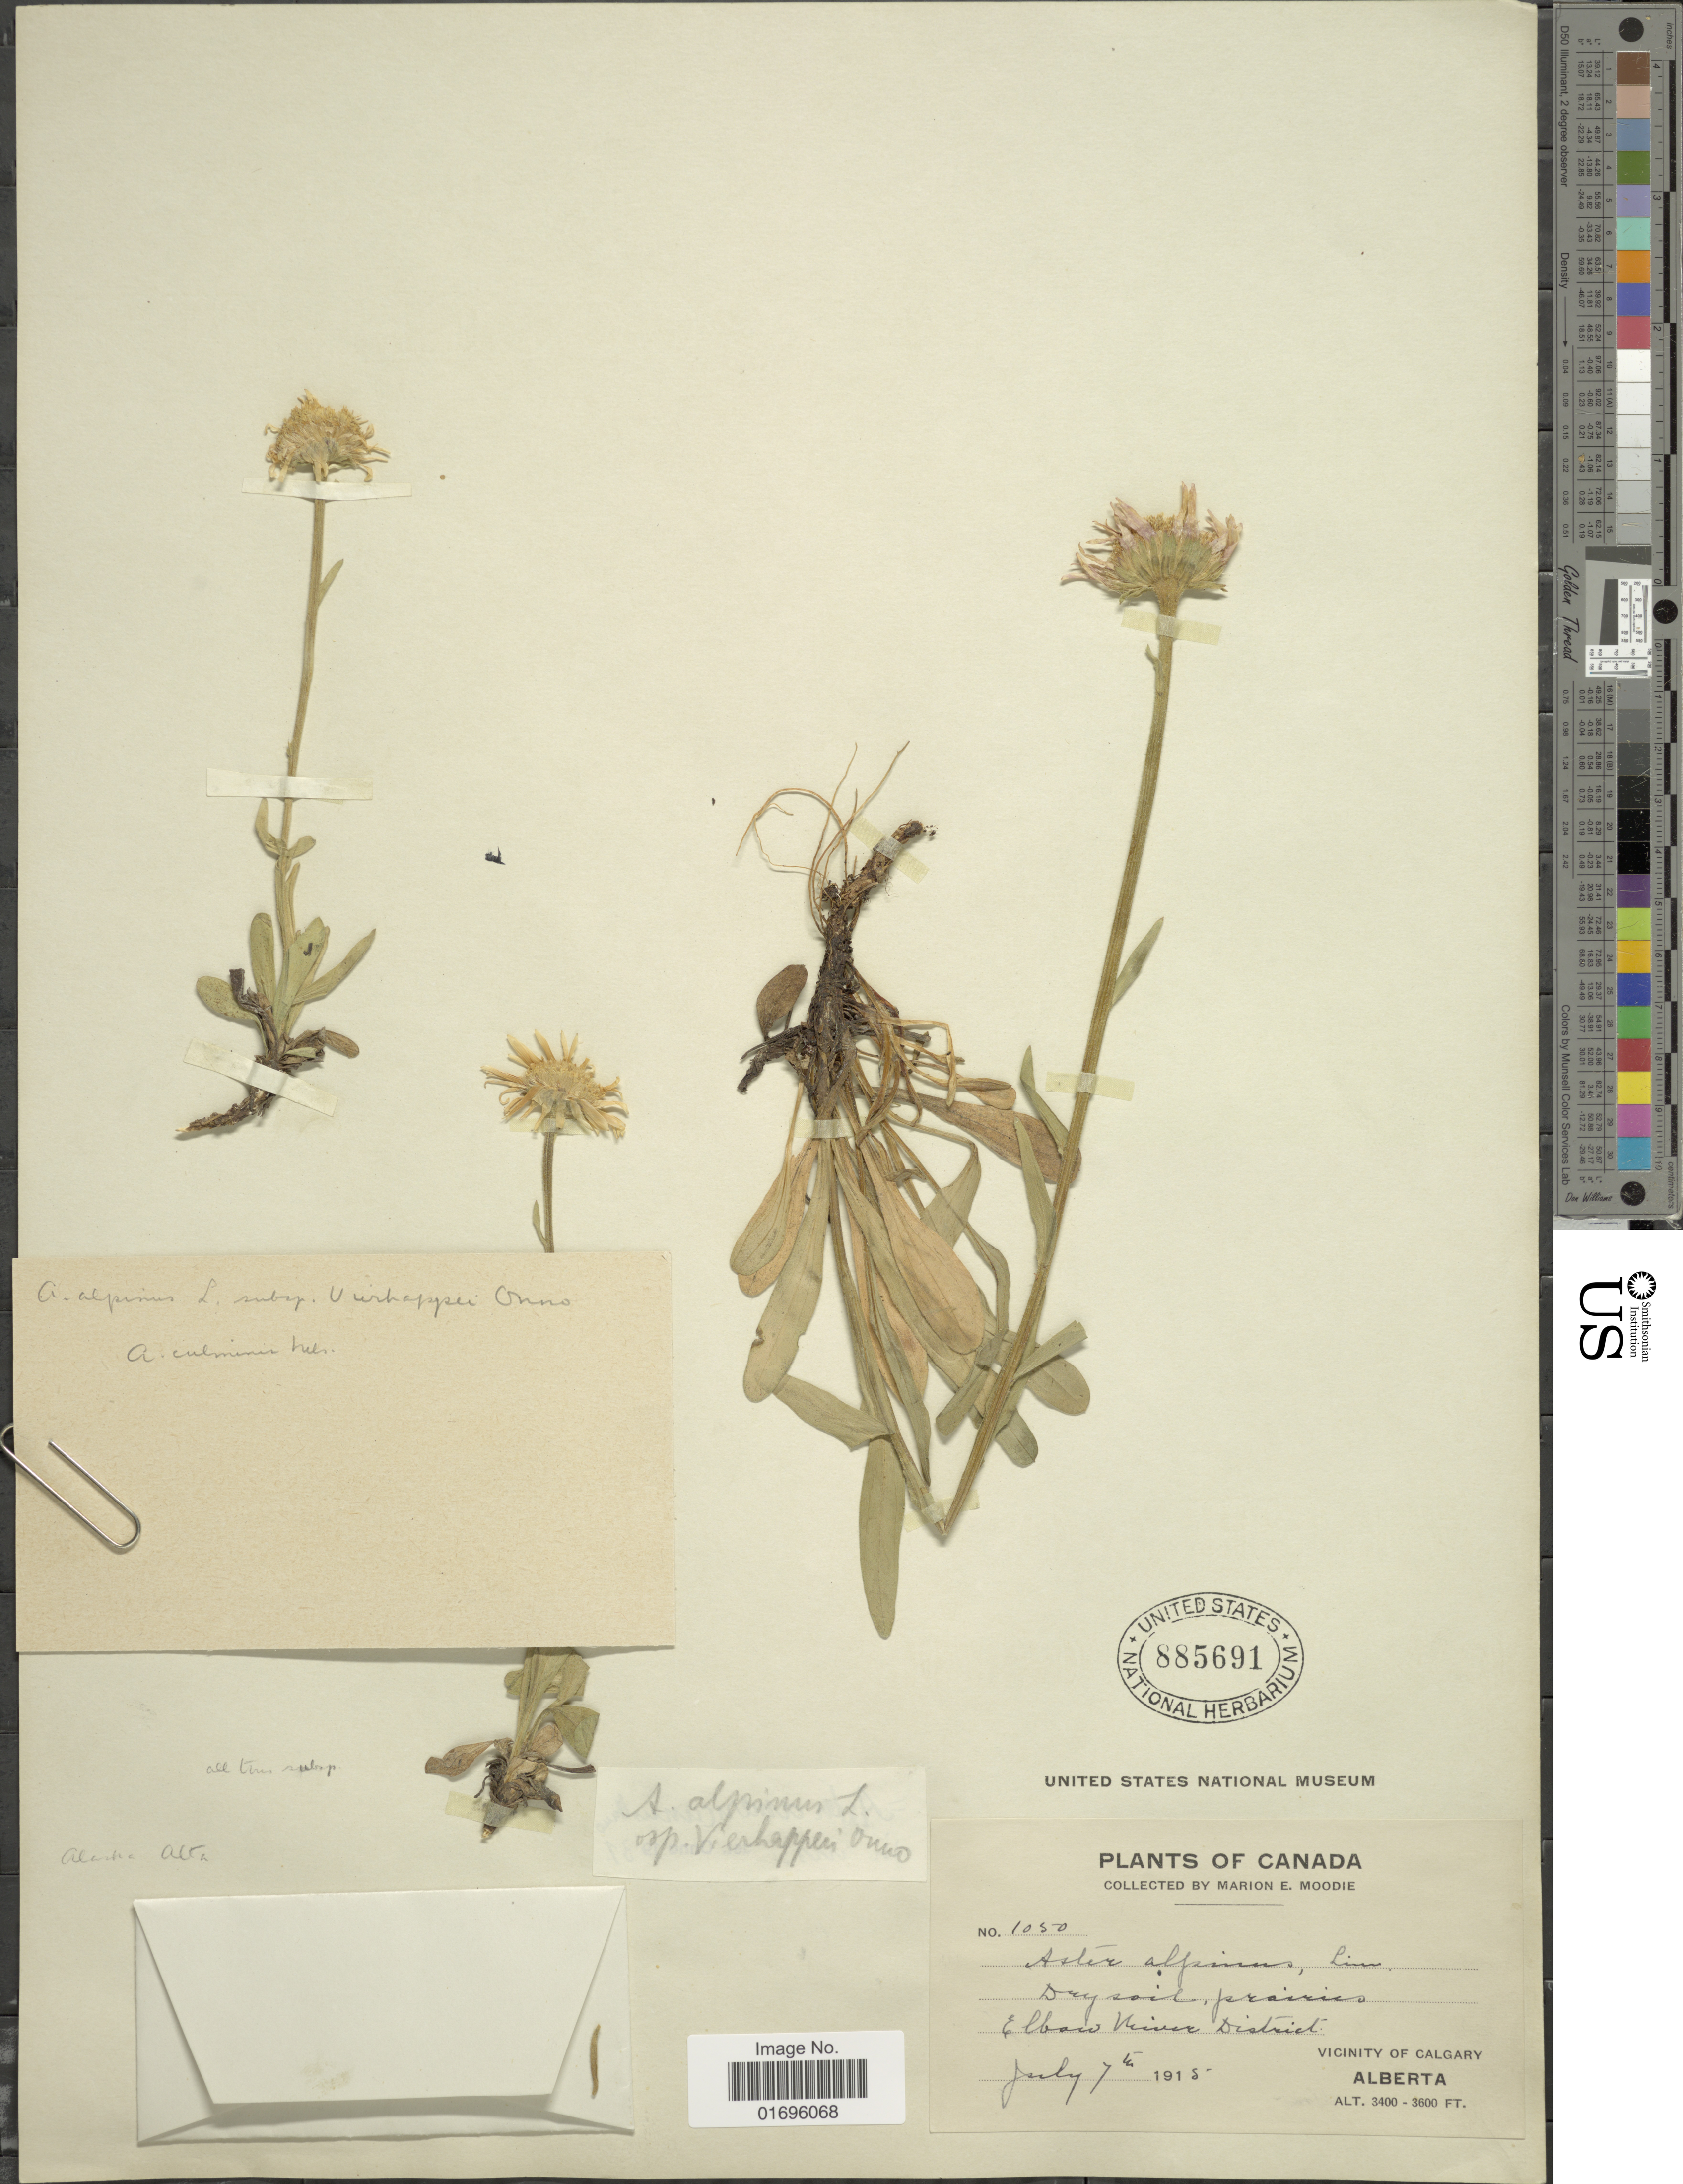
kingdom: Plantae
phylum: Tracheophyta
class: Magnoliopsida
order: Asterales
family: Asteraceae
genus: Aster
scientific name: Aster alpinus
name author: L.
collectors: M. E. Moodie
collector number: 1050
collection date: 1915-07-07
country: Canada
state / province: Alberta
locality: Elbow River District. Vicinity of Calgary, Alberta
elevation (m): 1036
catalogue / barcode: US 885691